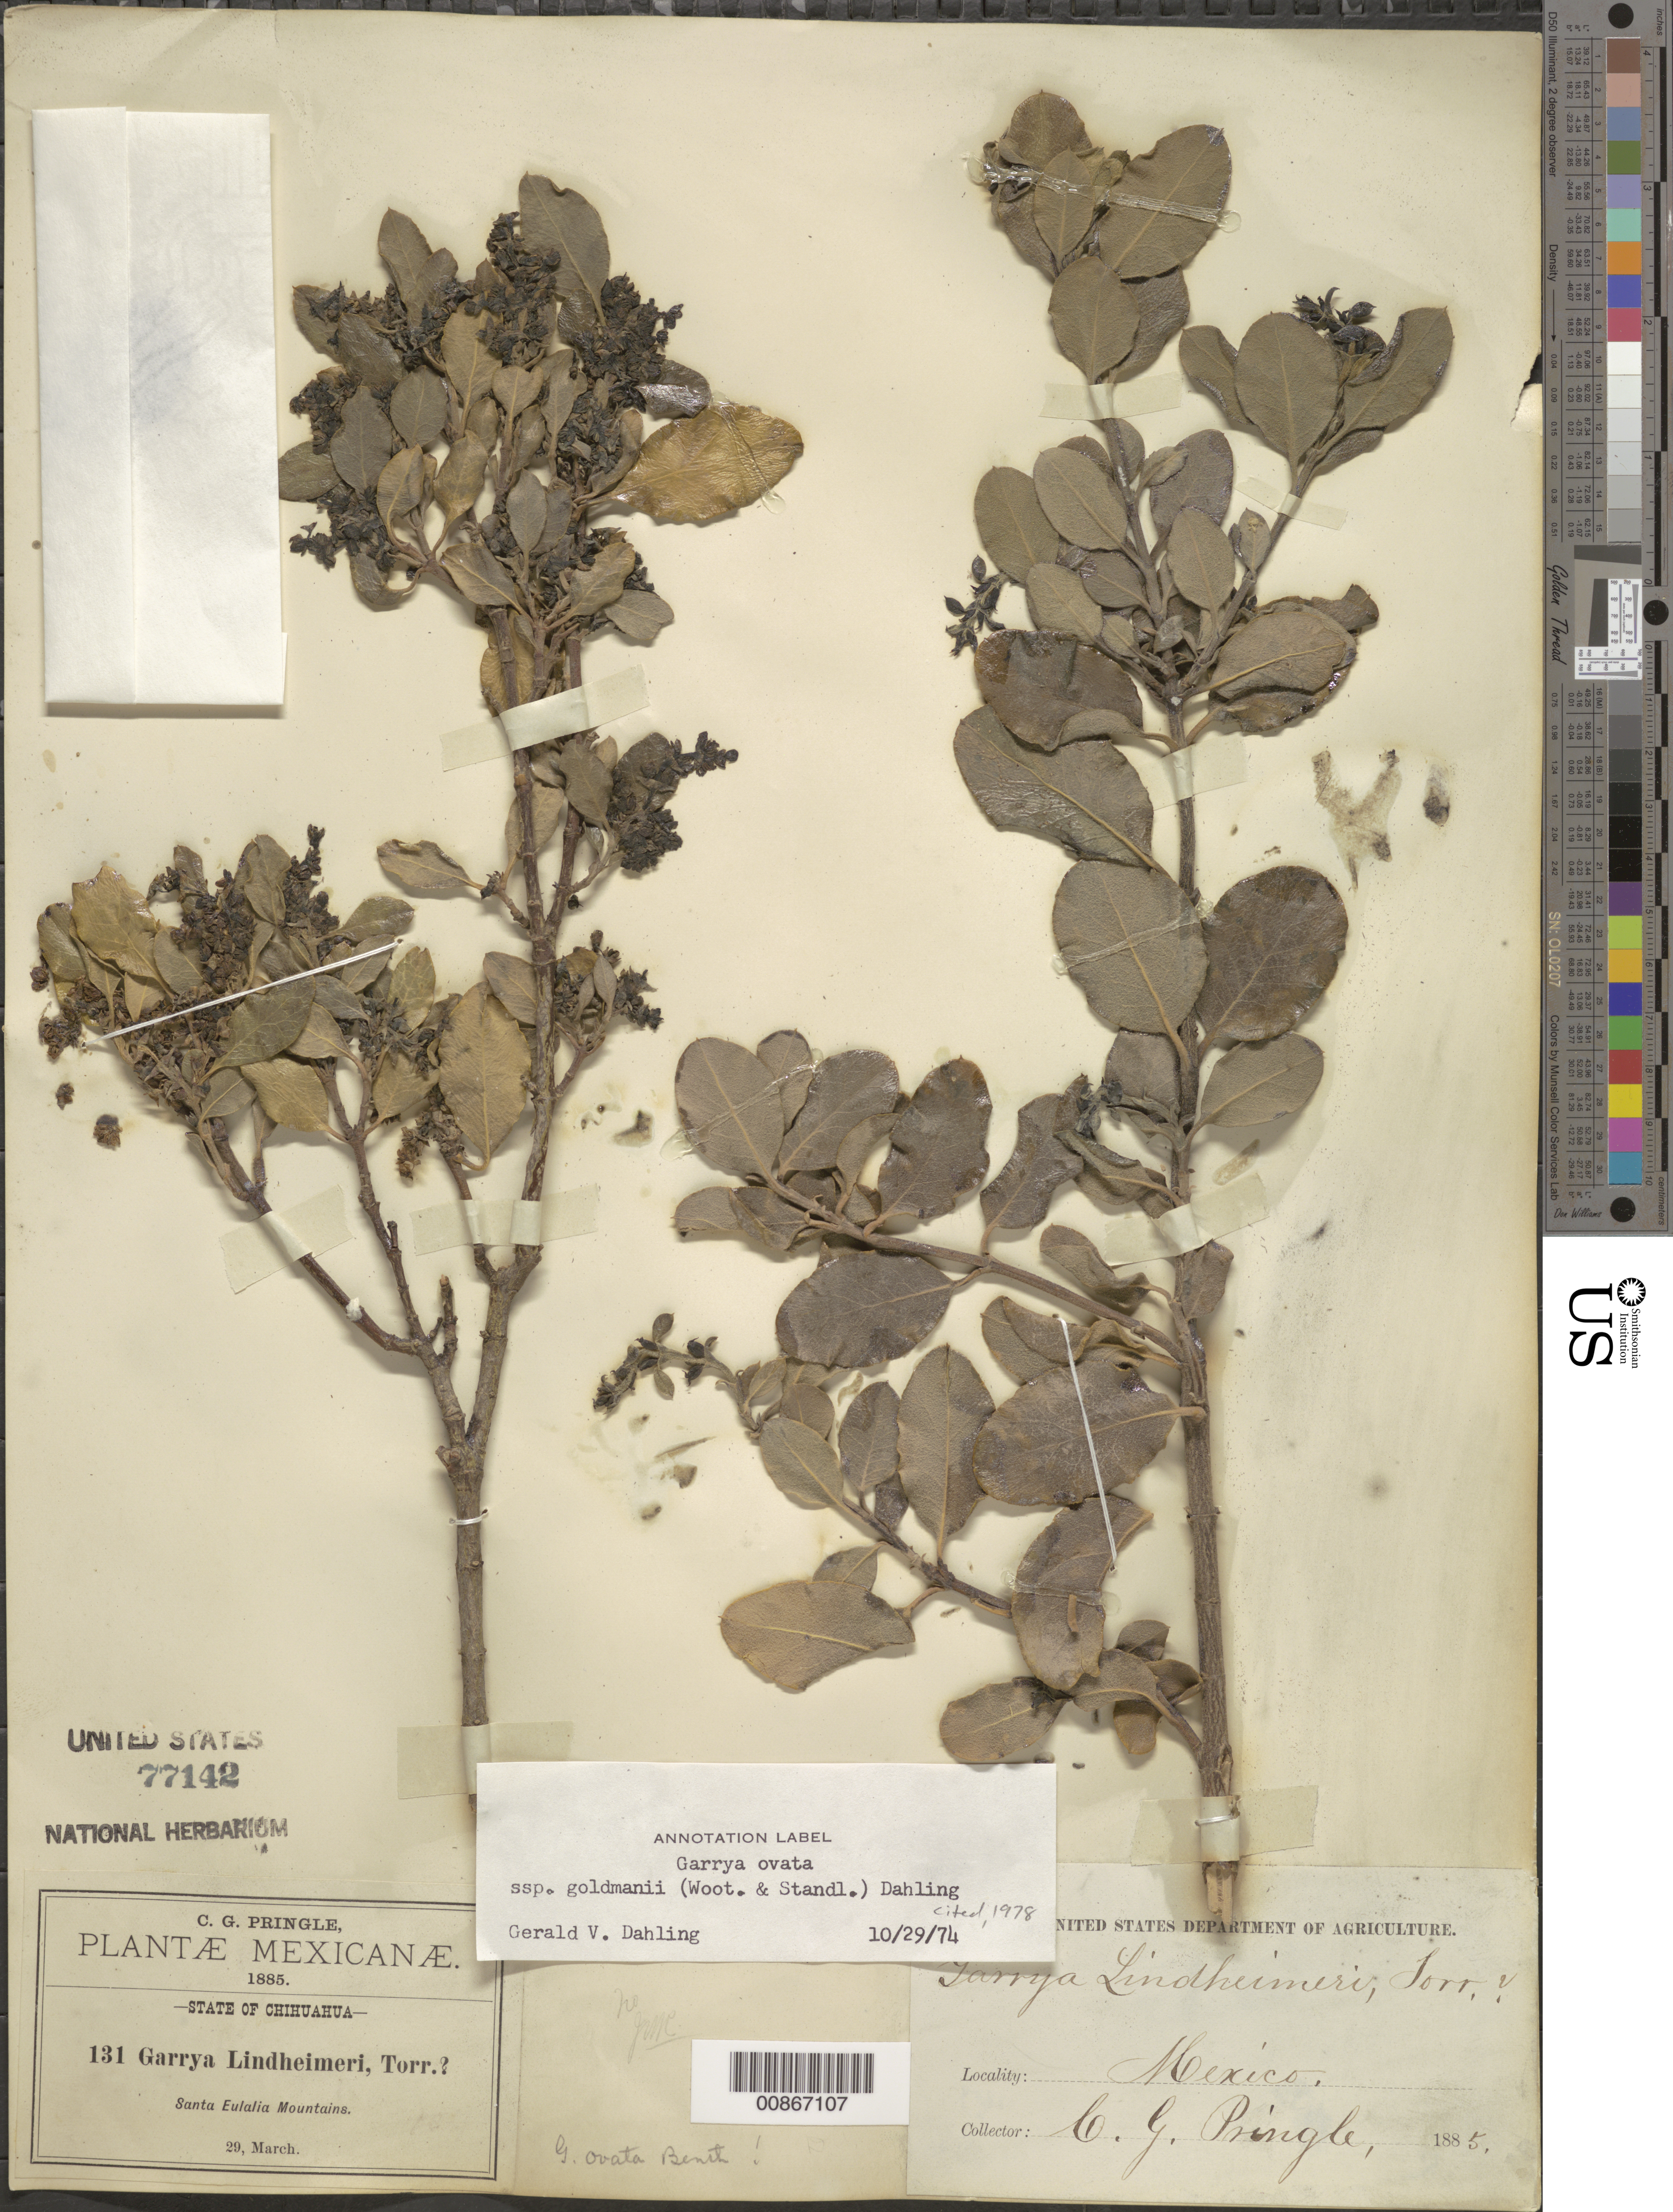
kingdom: Plantae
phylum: Tracheophyta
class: Magnoliopsida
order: Garryales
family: Garryaceae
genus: Garrya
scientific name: Garrya ovata subsp. goldmanii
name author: (Wooton & Standl.) Dahling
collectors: C. G. Pringle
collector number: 131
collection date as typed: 29 Mar 1885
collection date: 1885-03-29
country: Mexico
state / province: Chihuahua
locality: Santa Eulalia Mountains, Chihuahua.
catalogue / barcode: US 77142